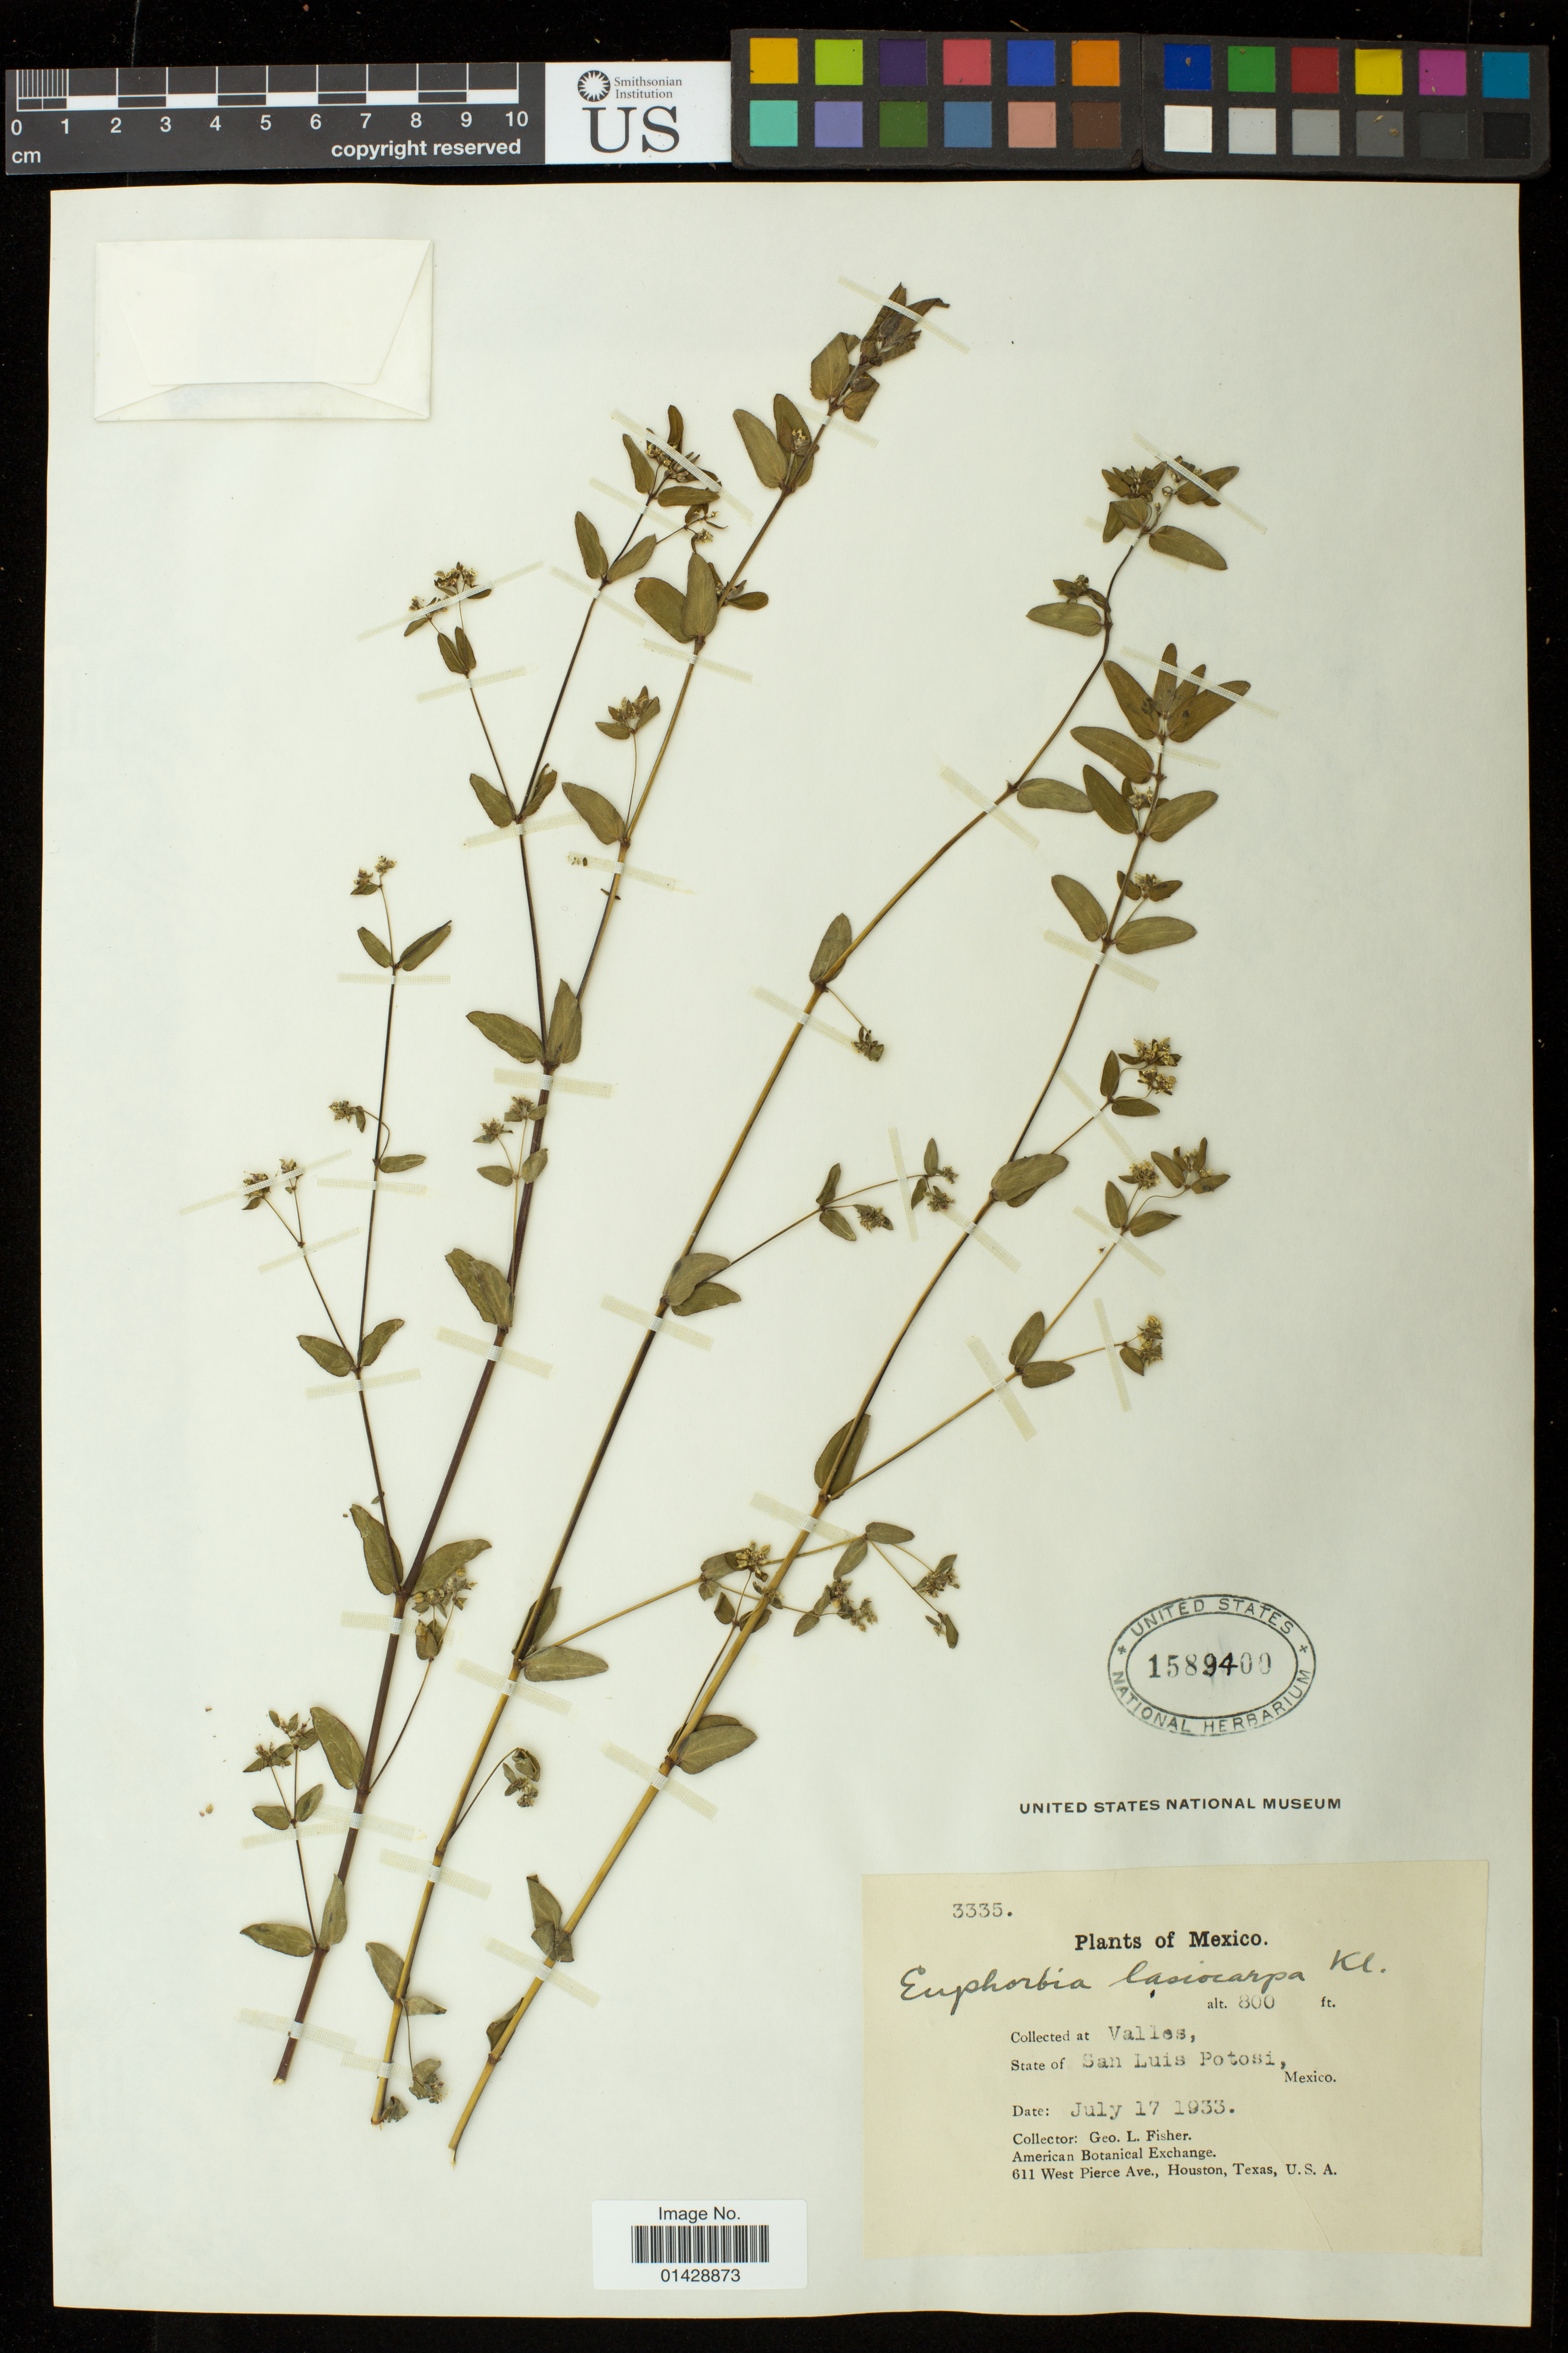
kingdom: Plantae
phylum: Tracheophyta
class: Magnoliopsida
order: Malpighiales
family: Euphorbiaceae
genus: Euphorbia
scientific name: Euphorbia lasiocarpa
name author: Klotzsch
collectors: G. L. Fisher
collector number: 3335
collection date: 1933-07-17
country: Mexico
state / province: San Luis Potosí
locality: Valles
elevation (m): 244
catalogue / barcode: US 1589400